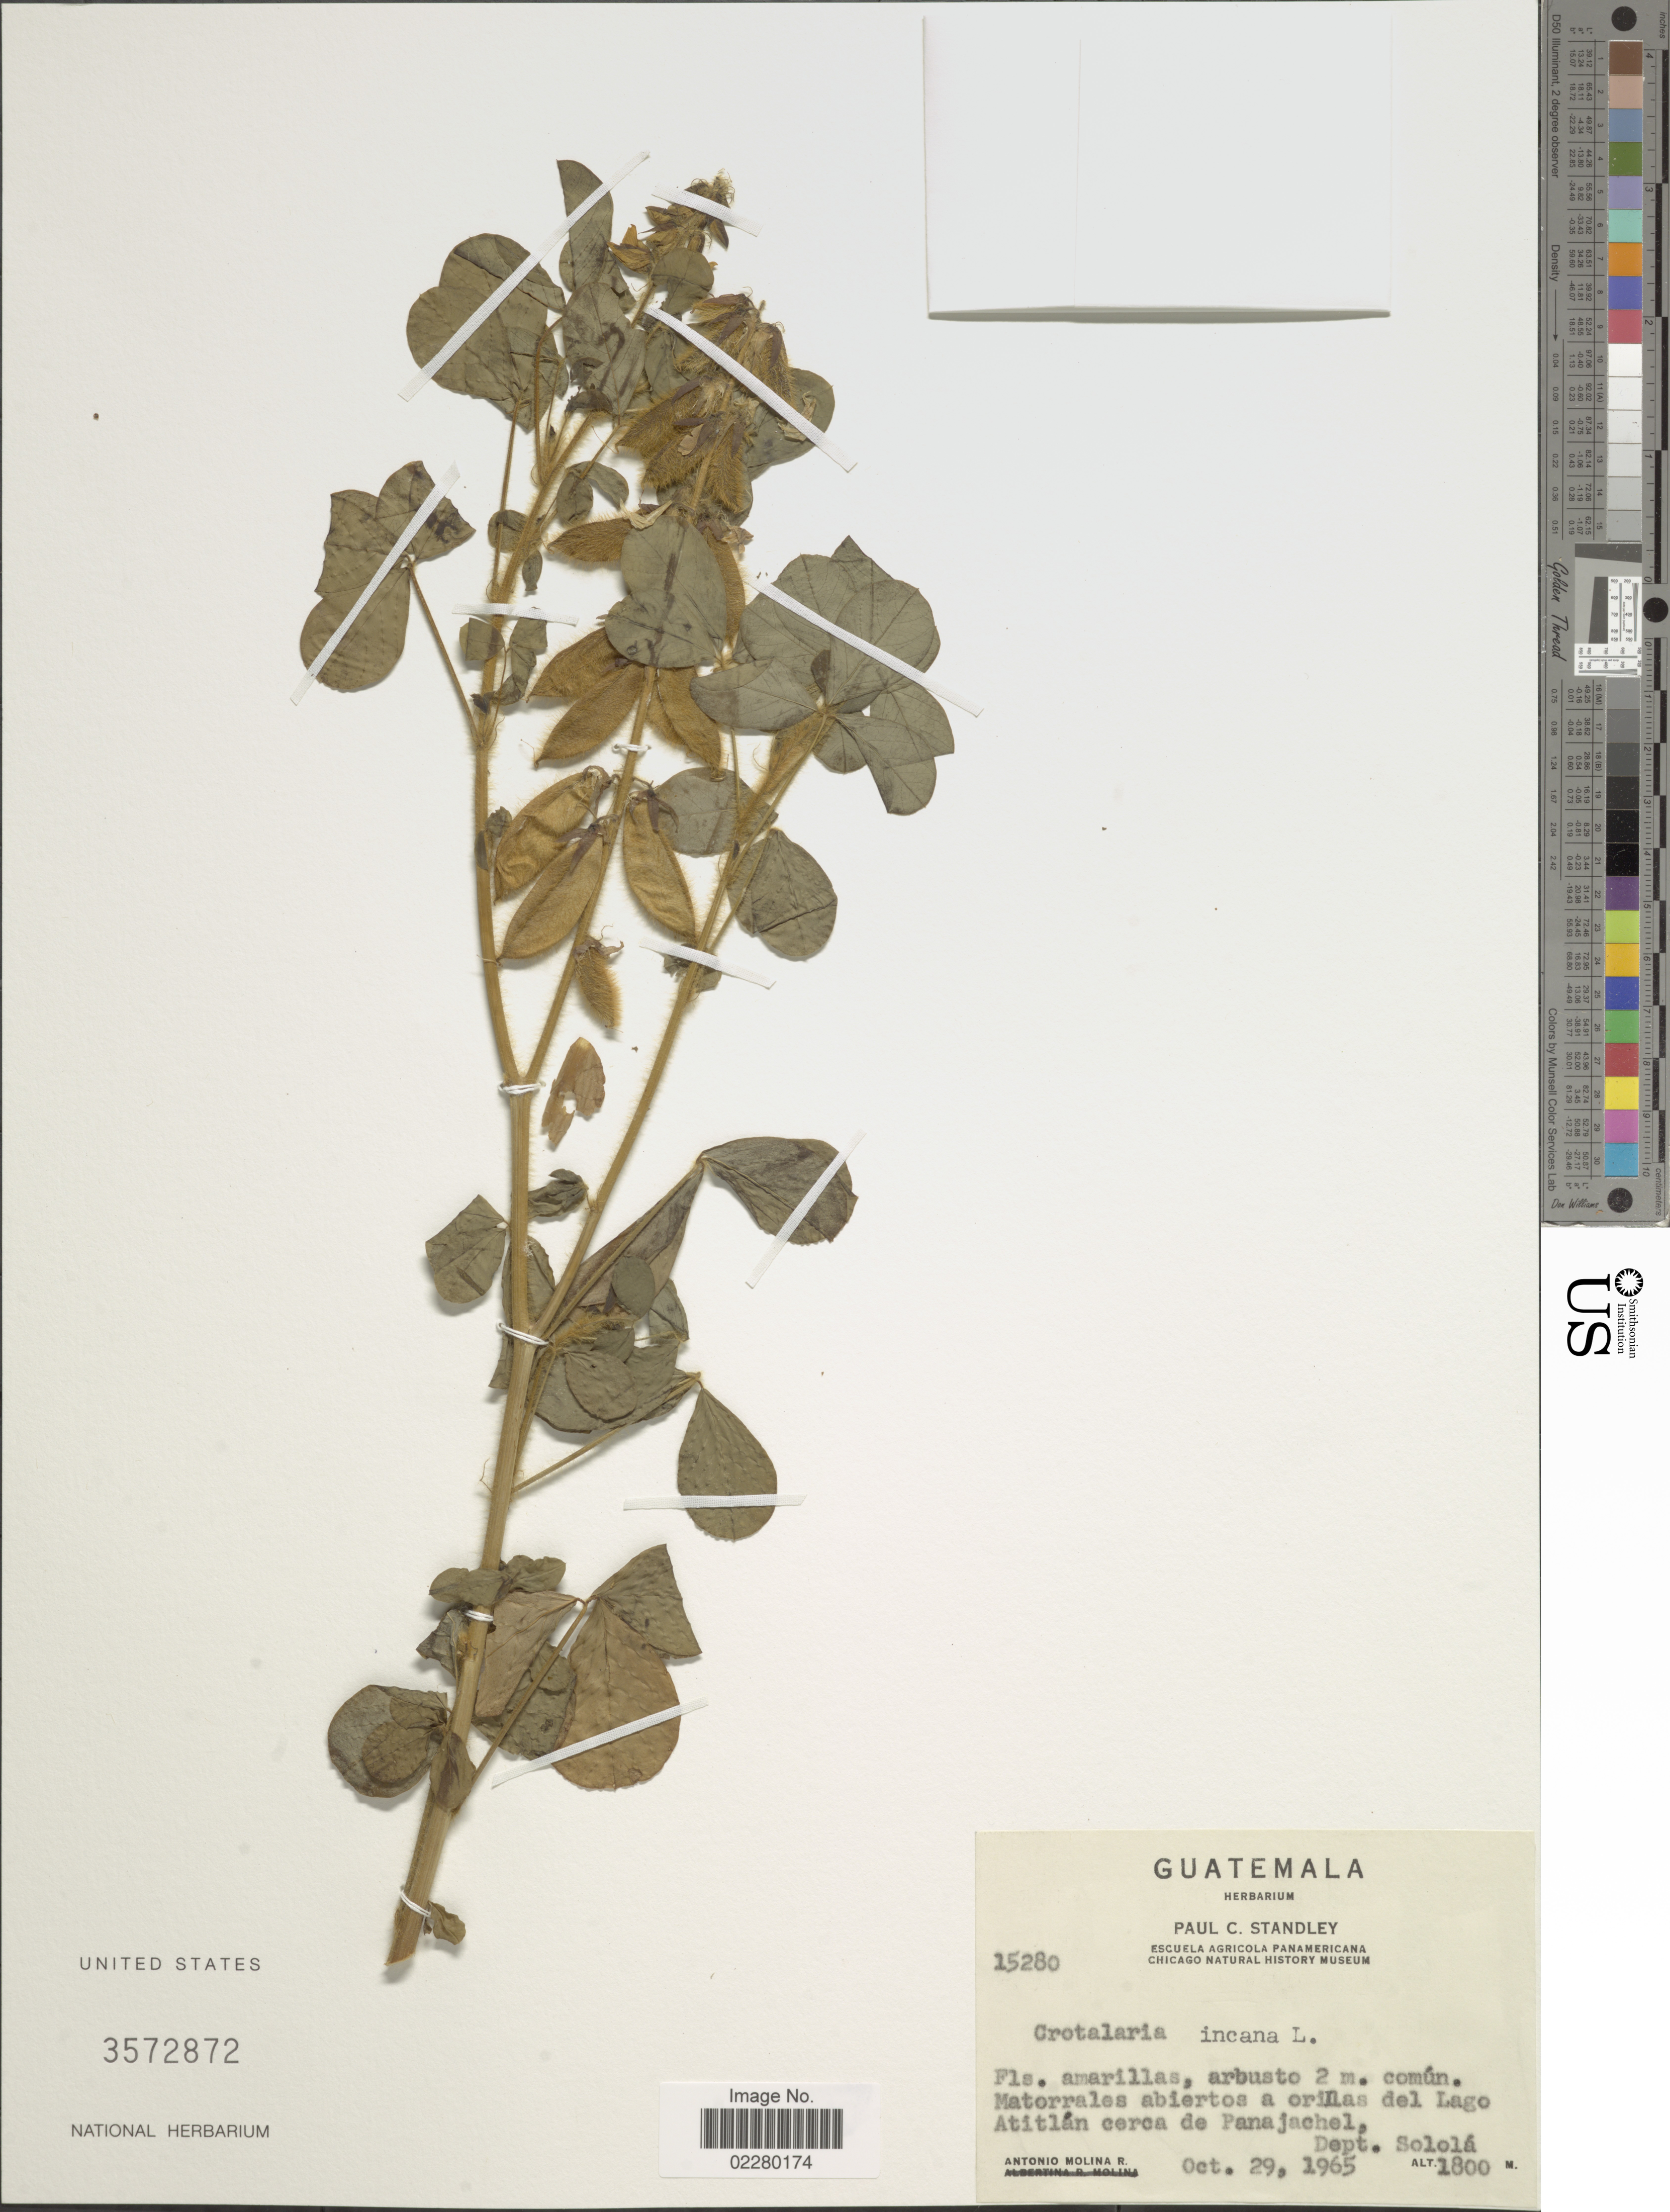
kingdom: Plantae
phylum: Tracheophyta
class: Magnoliopsida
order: Fabales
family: Fabaceae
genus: Crotalaria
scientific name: Crotalaria incana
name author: L.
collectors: A. Molina R.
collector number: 15280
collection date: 1965-10-29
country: Guatemala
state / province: Sololá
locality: Matorrales abiertos a orillas del Lago Atitlán cerca de Panajachel, Dept. Sololá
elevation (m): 1800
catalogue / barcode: US 3572872